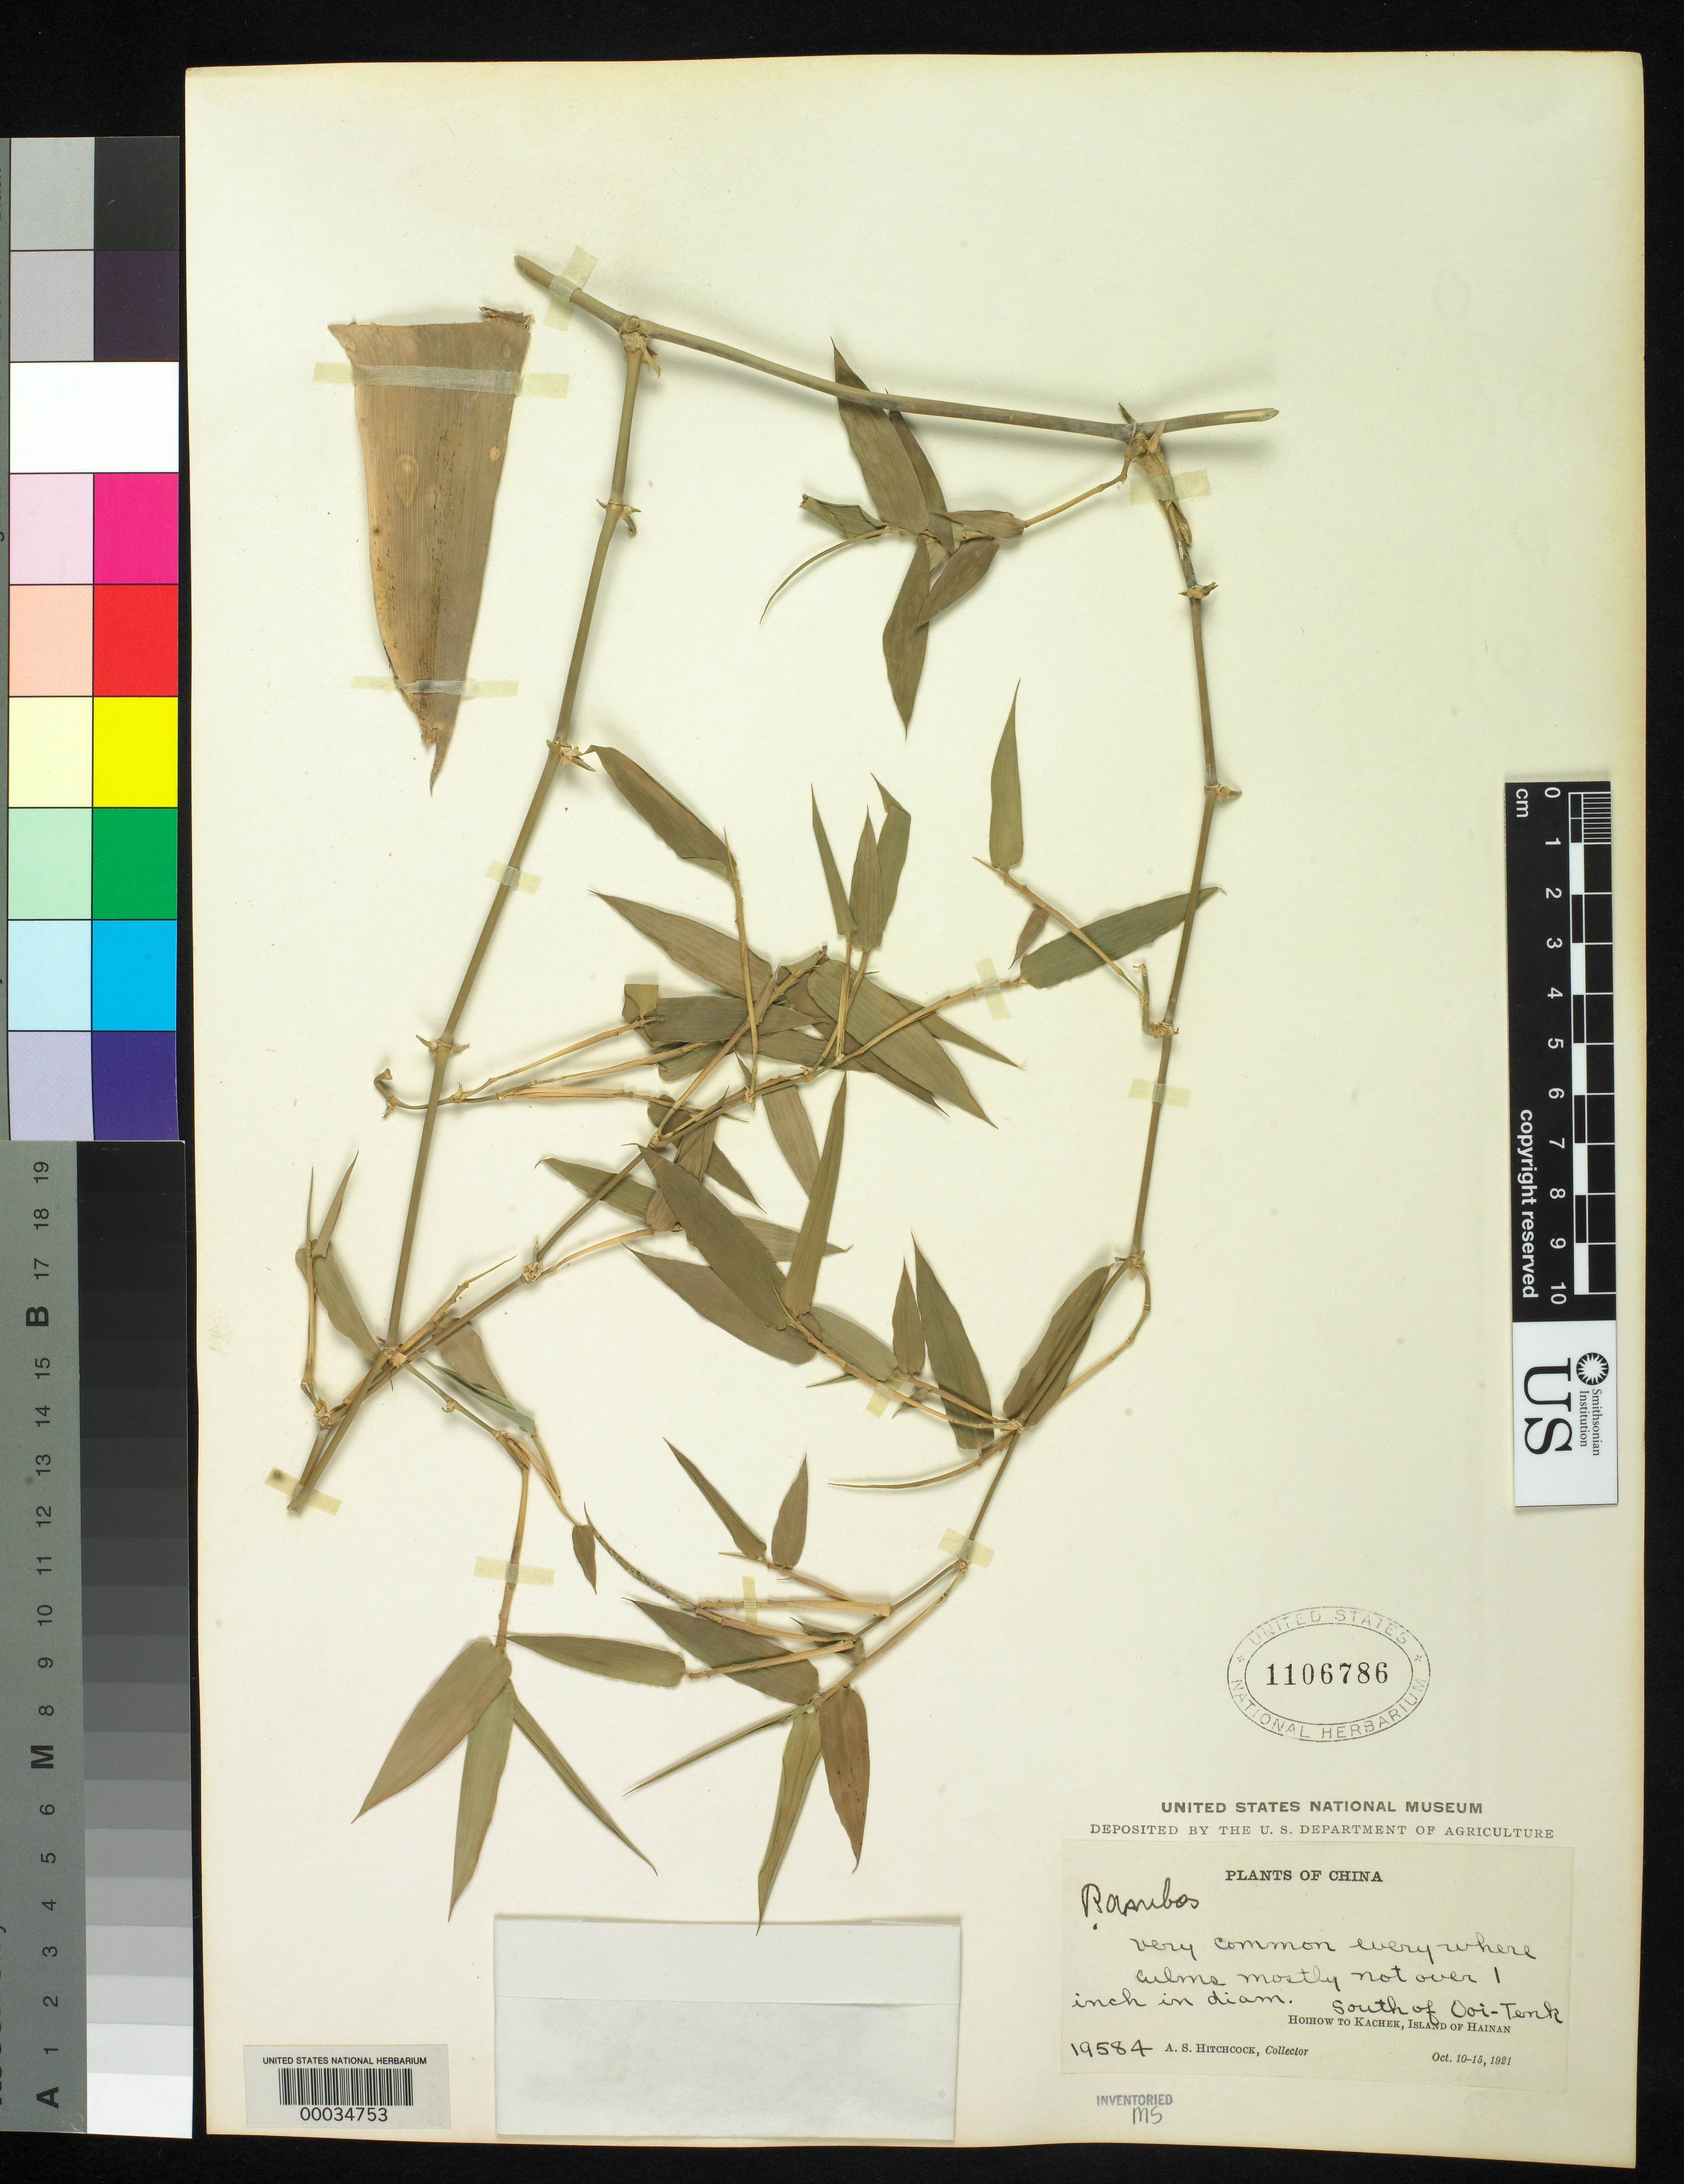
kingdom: Plantae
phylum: Tracheophyta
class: Liliopsida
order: Poales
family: Poaceae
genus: Bambusa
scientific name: Bambusa spinosa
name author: Roxb.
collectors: A. S. Hitchcock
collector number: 19584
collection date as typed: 10 Oct 1921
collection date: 1921-10-10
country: China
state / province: Hainan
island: Hainan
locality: Hoihow, kachek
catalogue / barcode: US 1106786